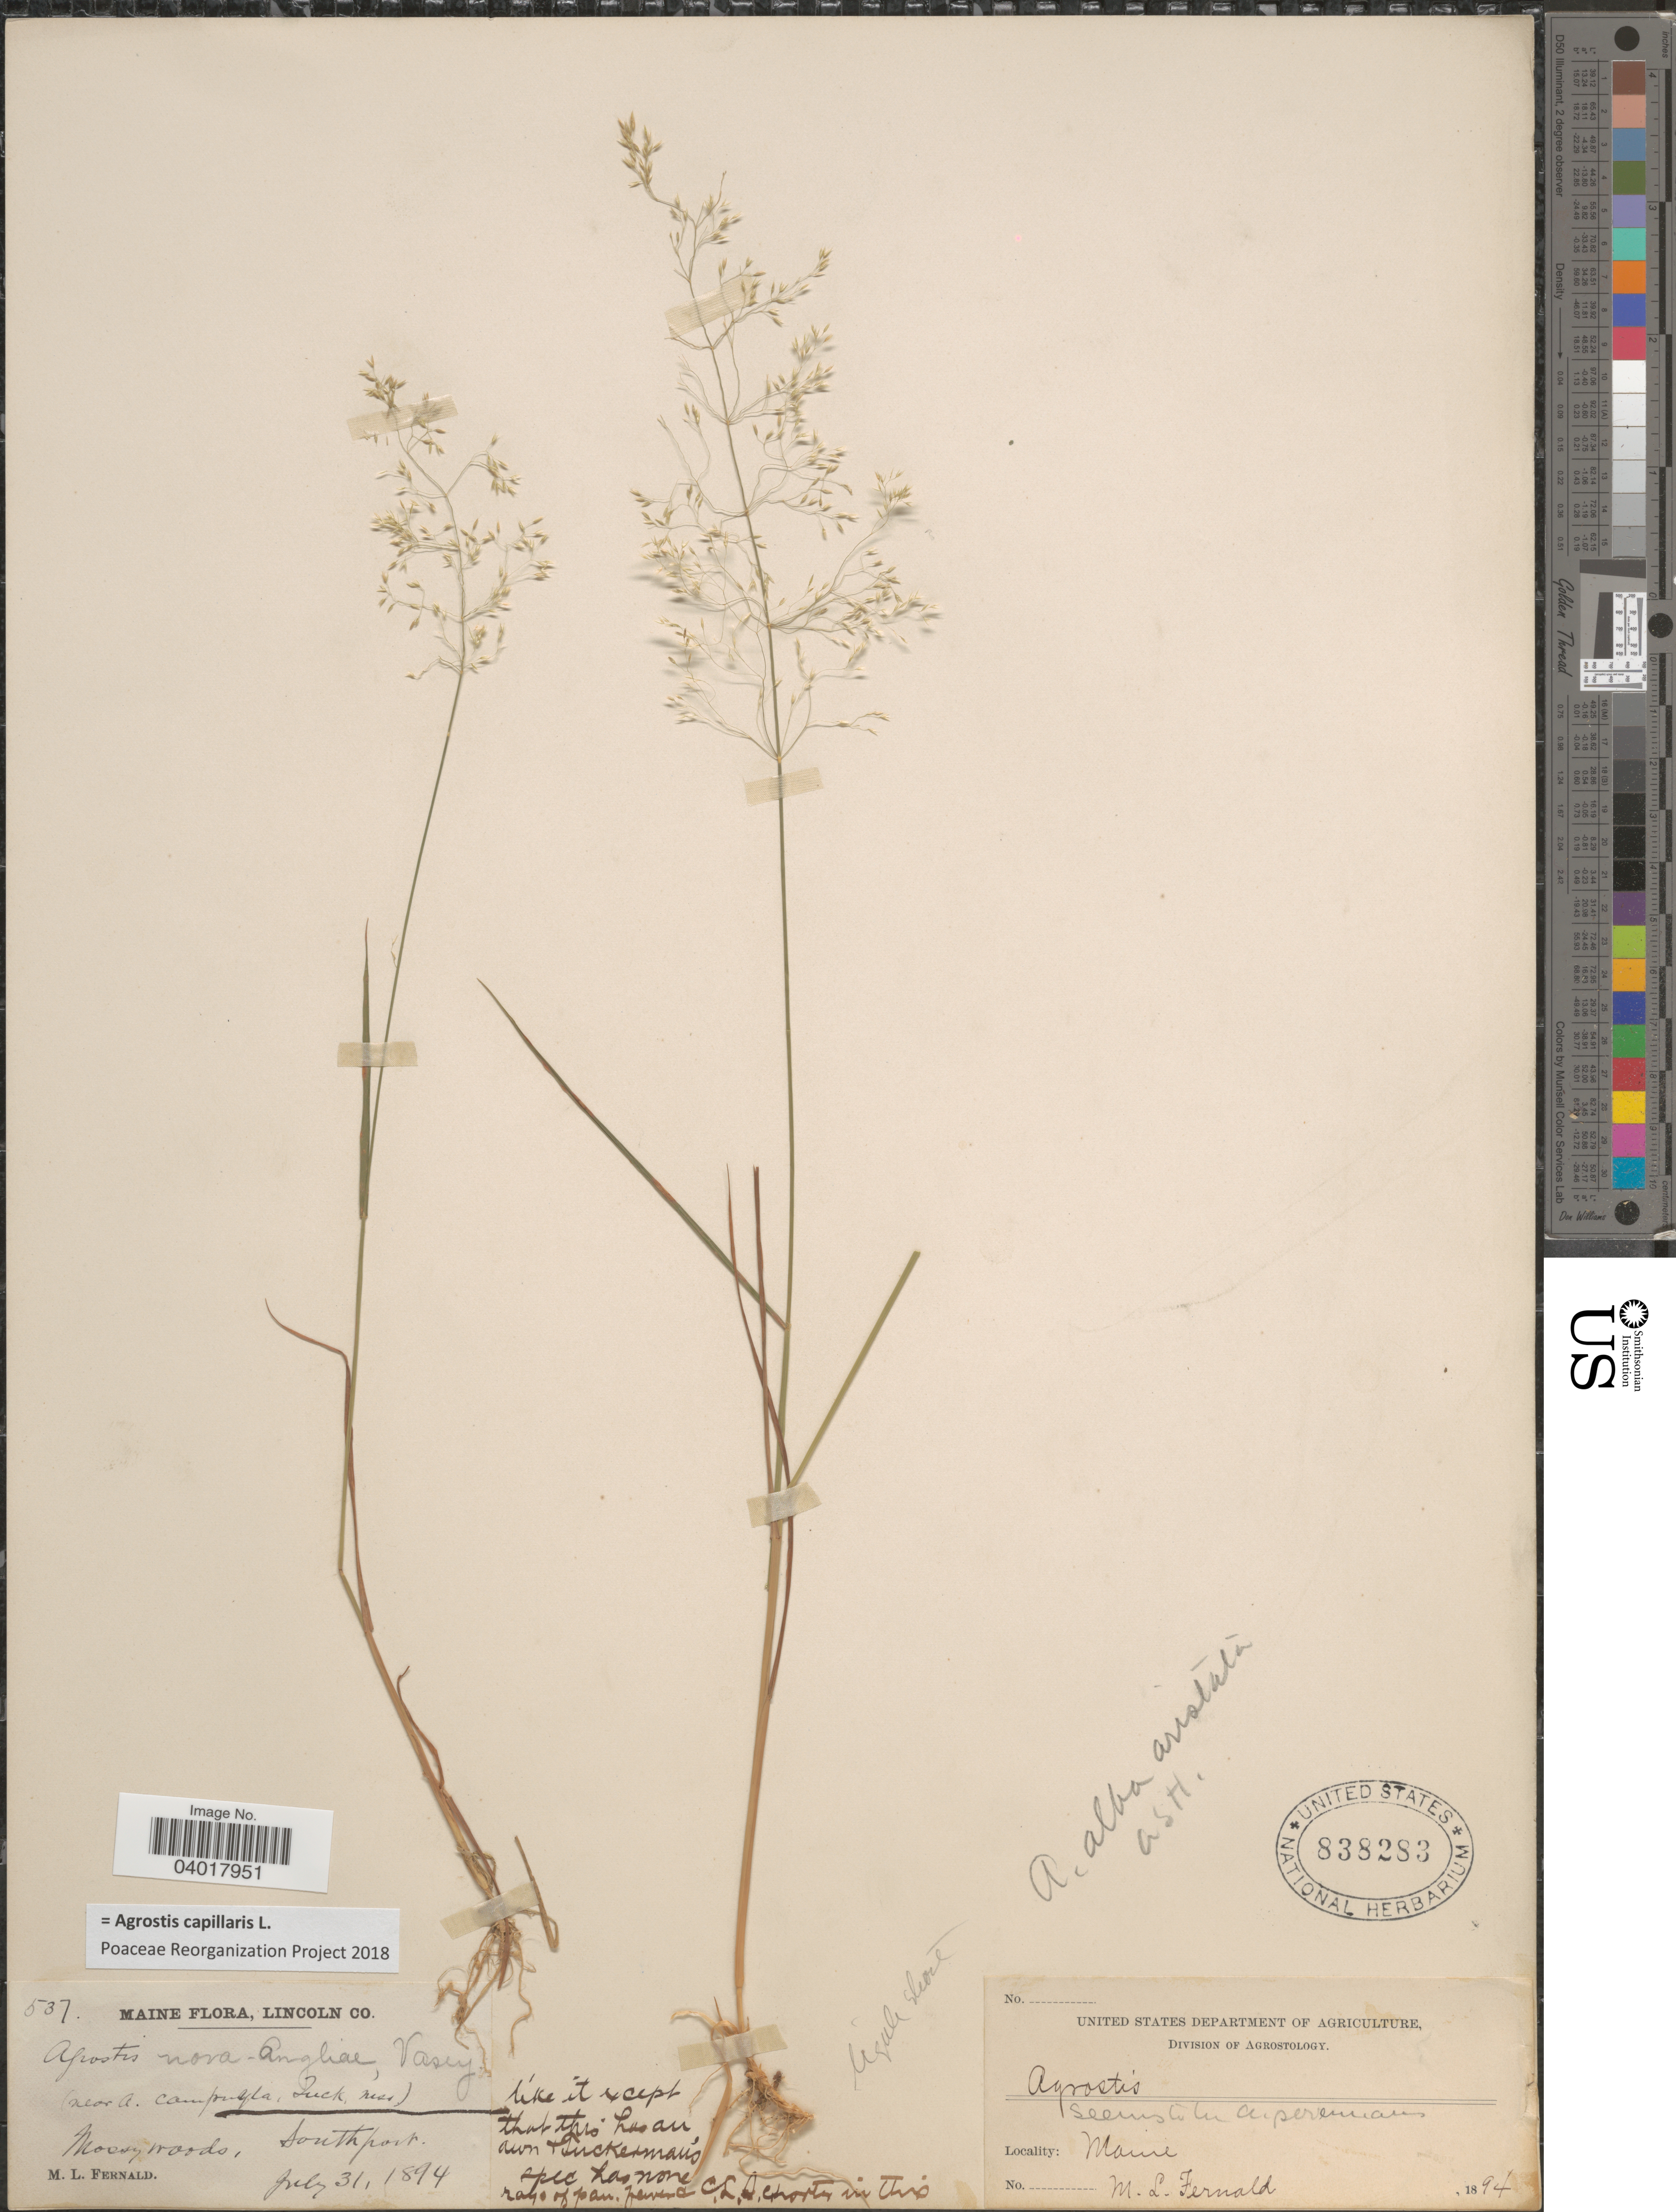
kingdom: Plantae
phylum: Tracheophyta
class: Liliopsida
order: Poales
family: Poaceae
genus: Agrostis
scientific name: Agrostis capillaris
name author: L.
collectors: M. L. Fernald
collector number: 537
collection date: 1894-07-31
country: United States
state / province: Maine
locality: Lincoln Co.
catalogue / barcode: US 838283